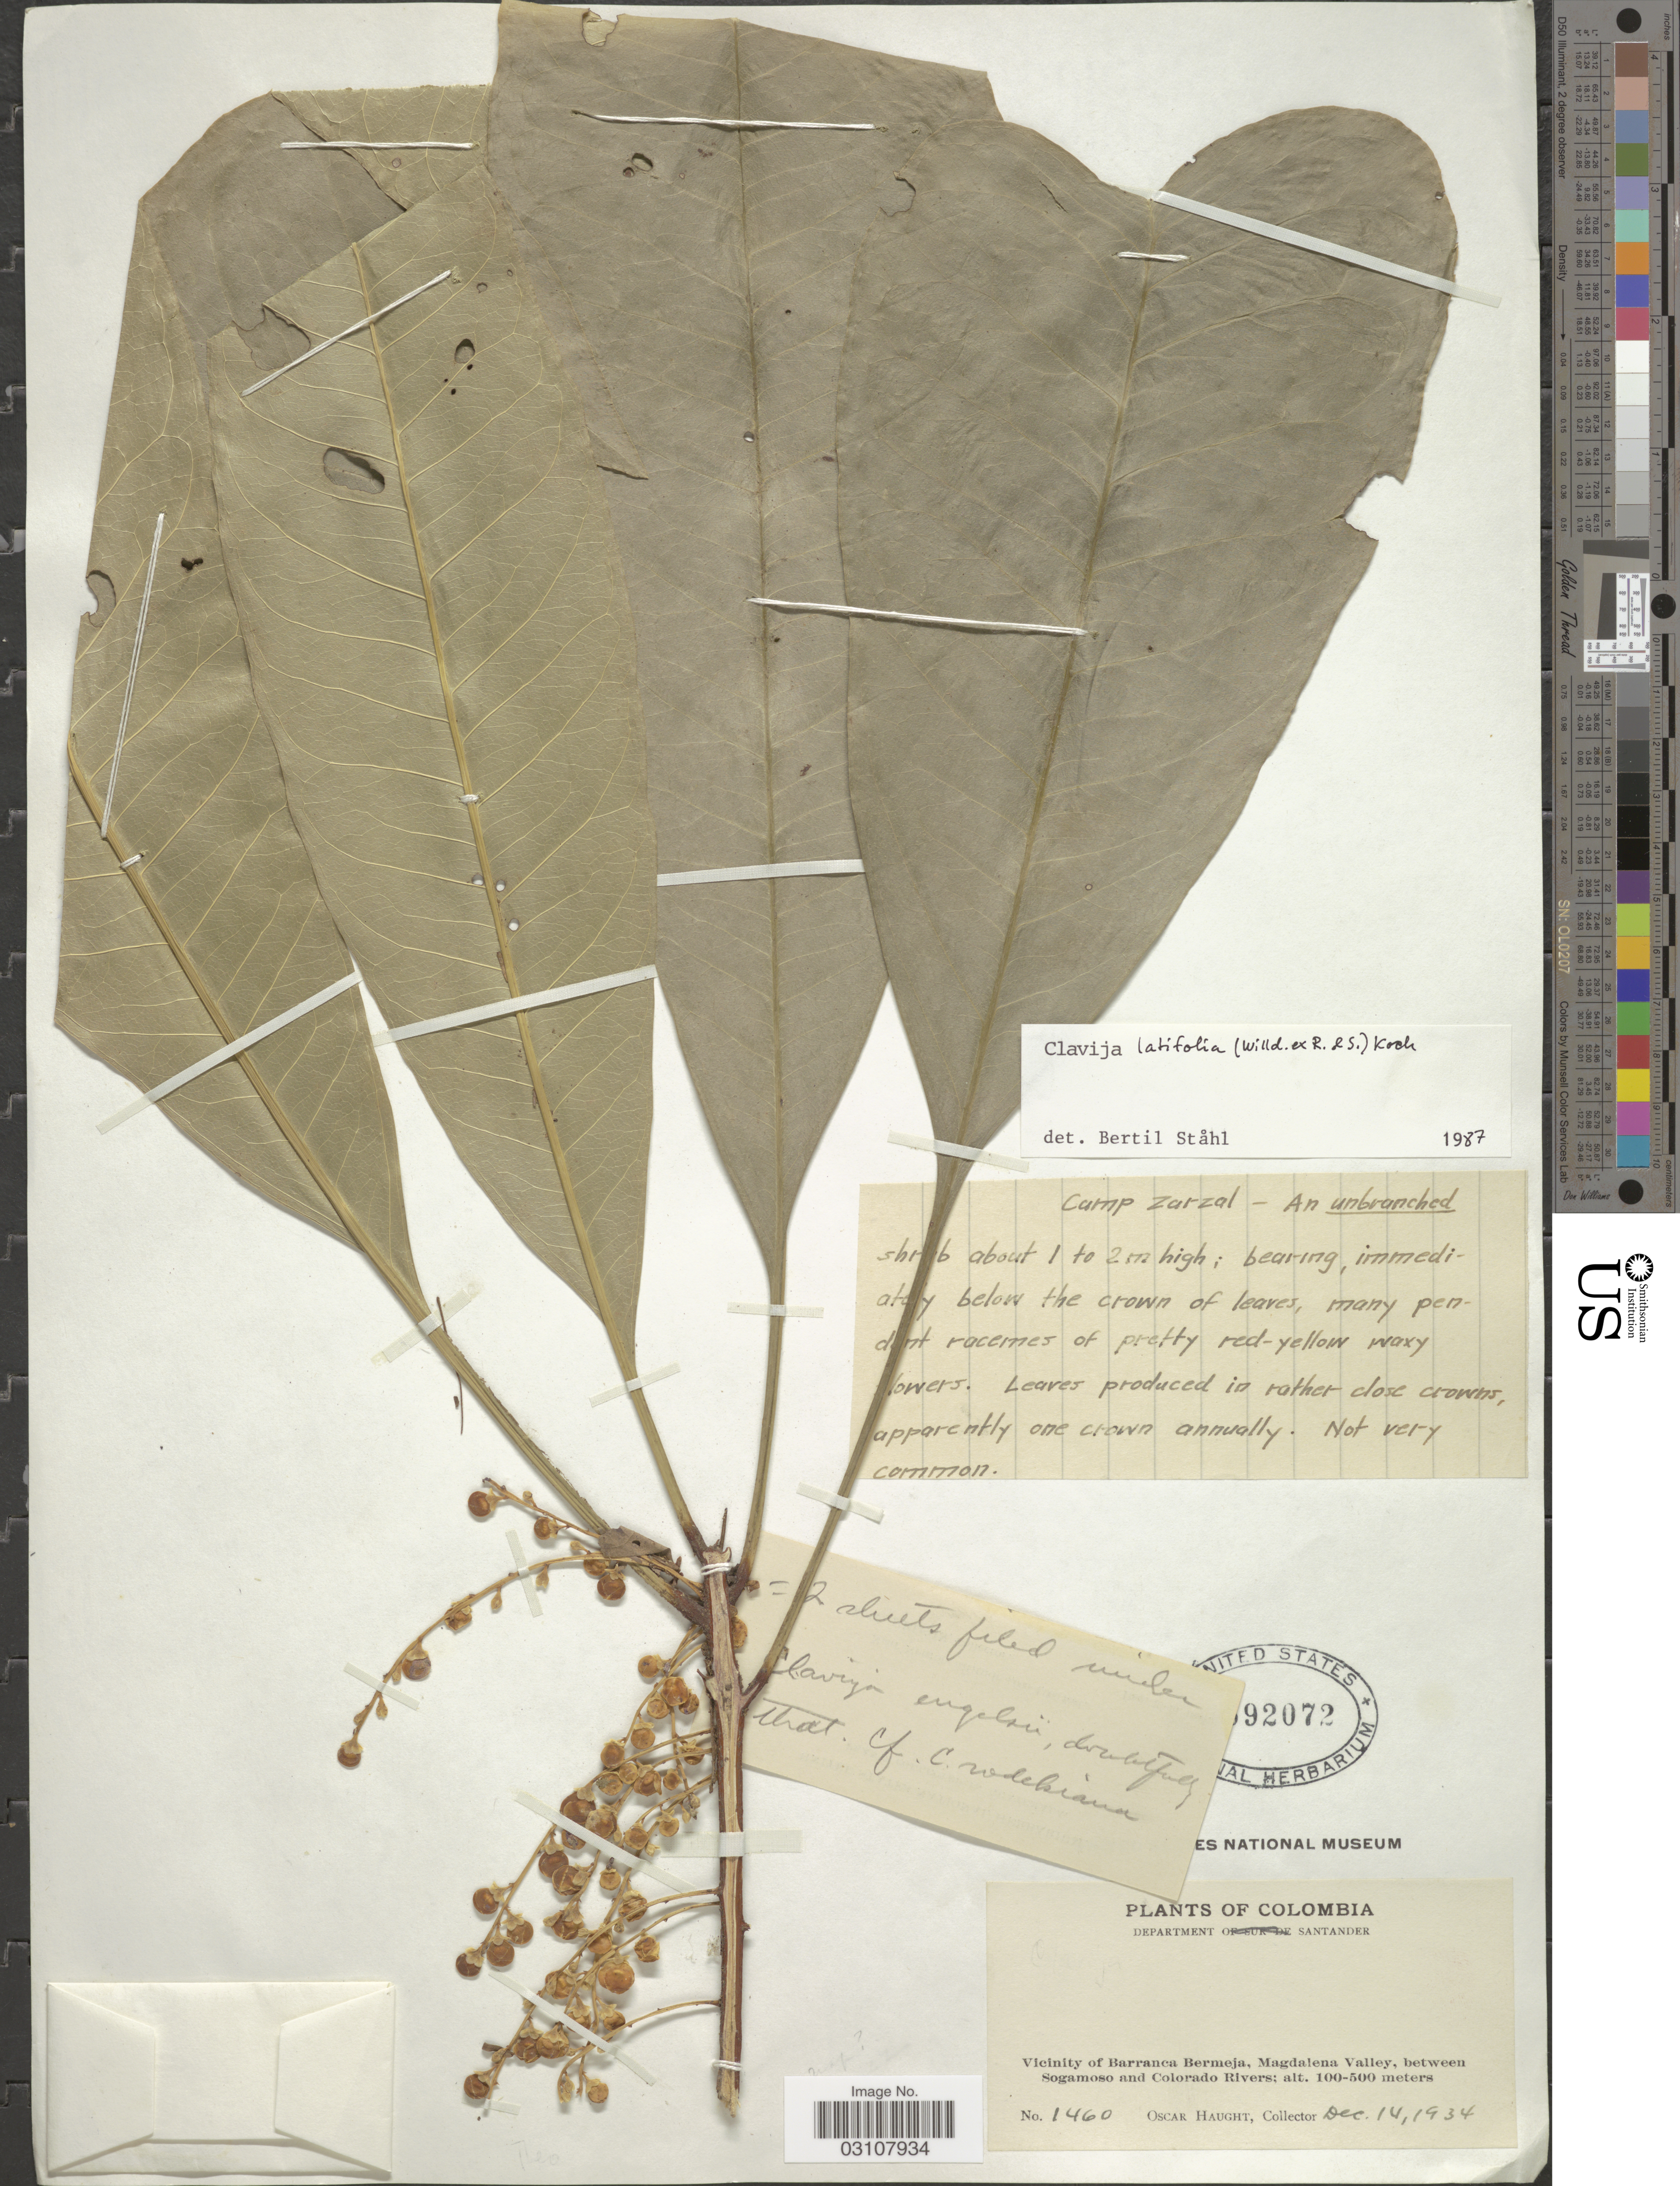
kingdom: Plantae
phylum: Tracheophyta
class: Magnoliopsida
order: Ericales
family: Primulaceae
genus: Clavija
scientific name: Clavija latifolia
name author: (Willd. ex Roem. & Schult.) K. Koch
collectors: O. L. Haught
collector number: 1460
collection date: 1934-12-14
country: Colombia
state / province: Santander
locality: Department of Santander. Vicinity of Barranca Bermeja, Magdalena Valley, between Sogamoso and Colorado Rivers. Camp Zarzal.